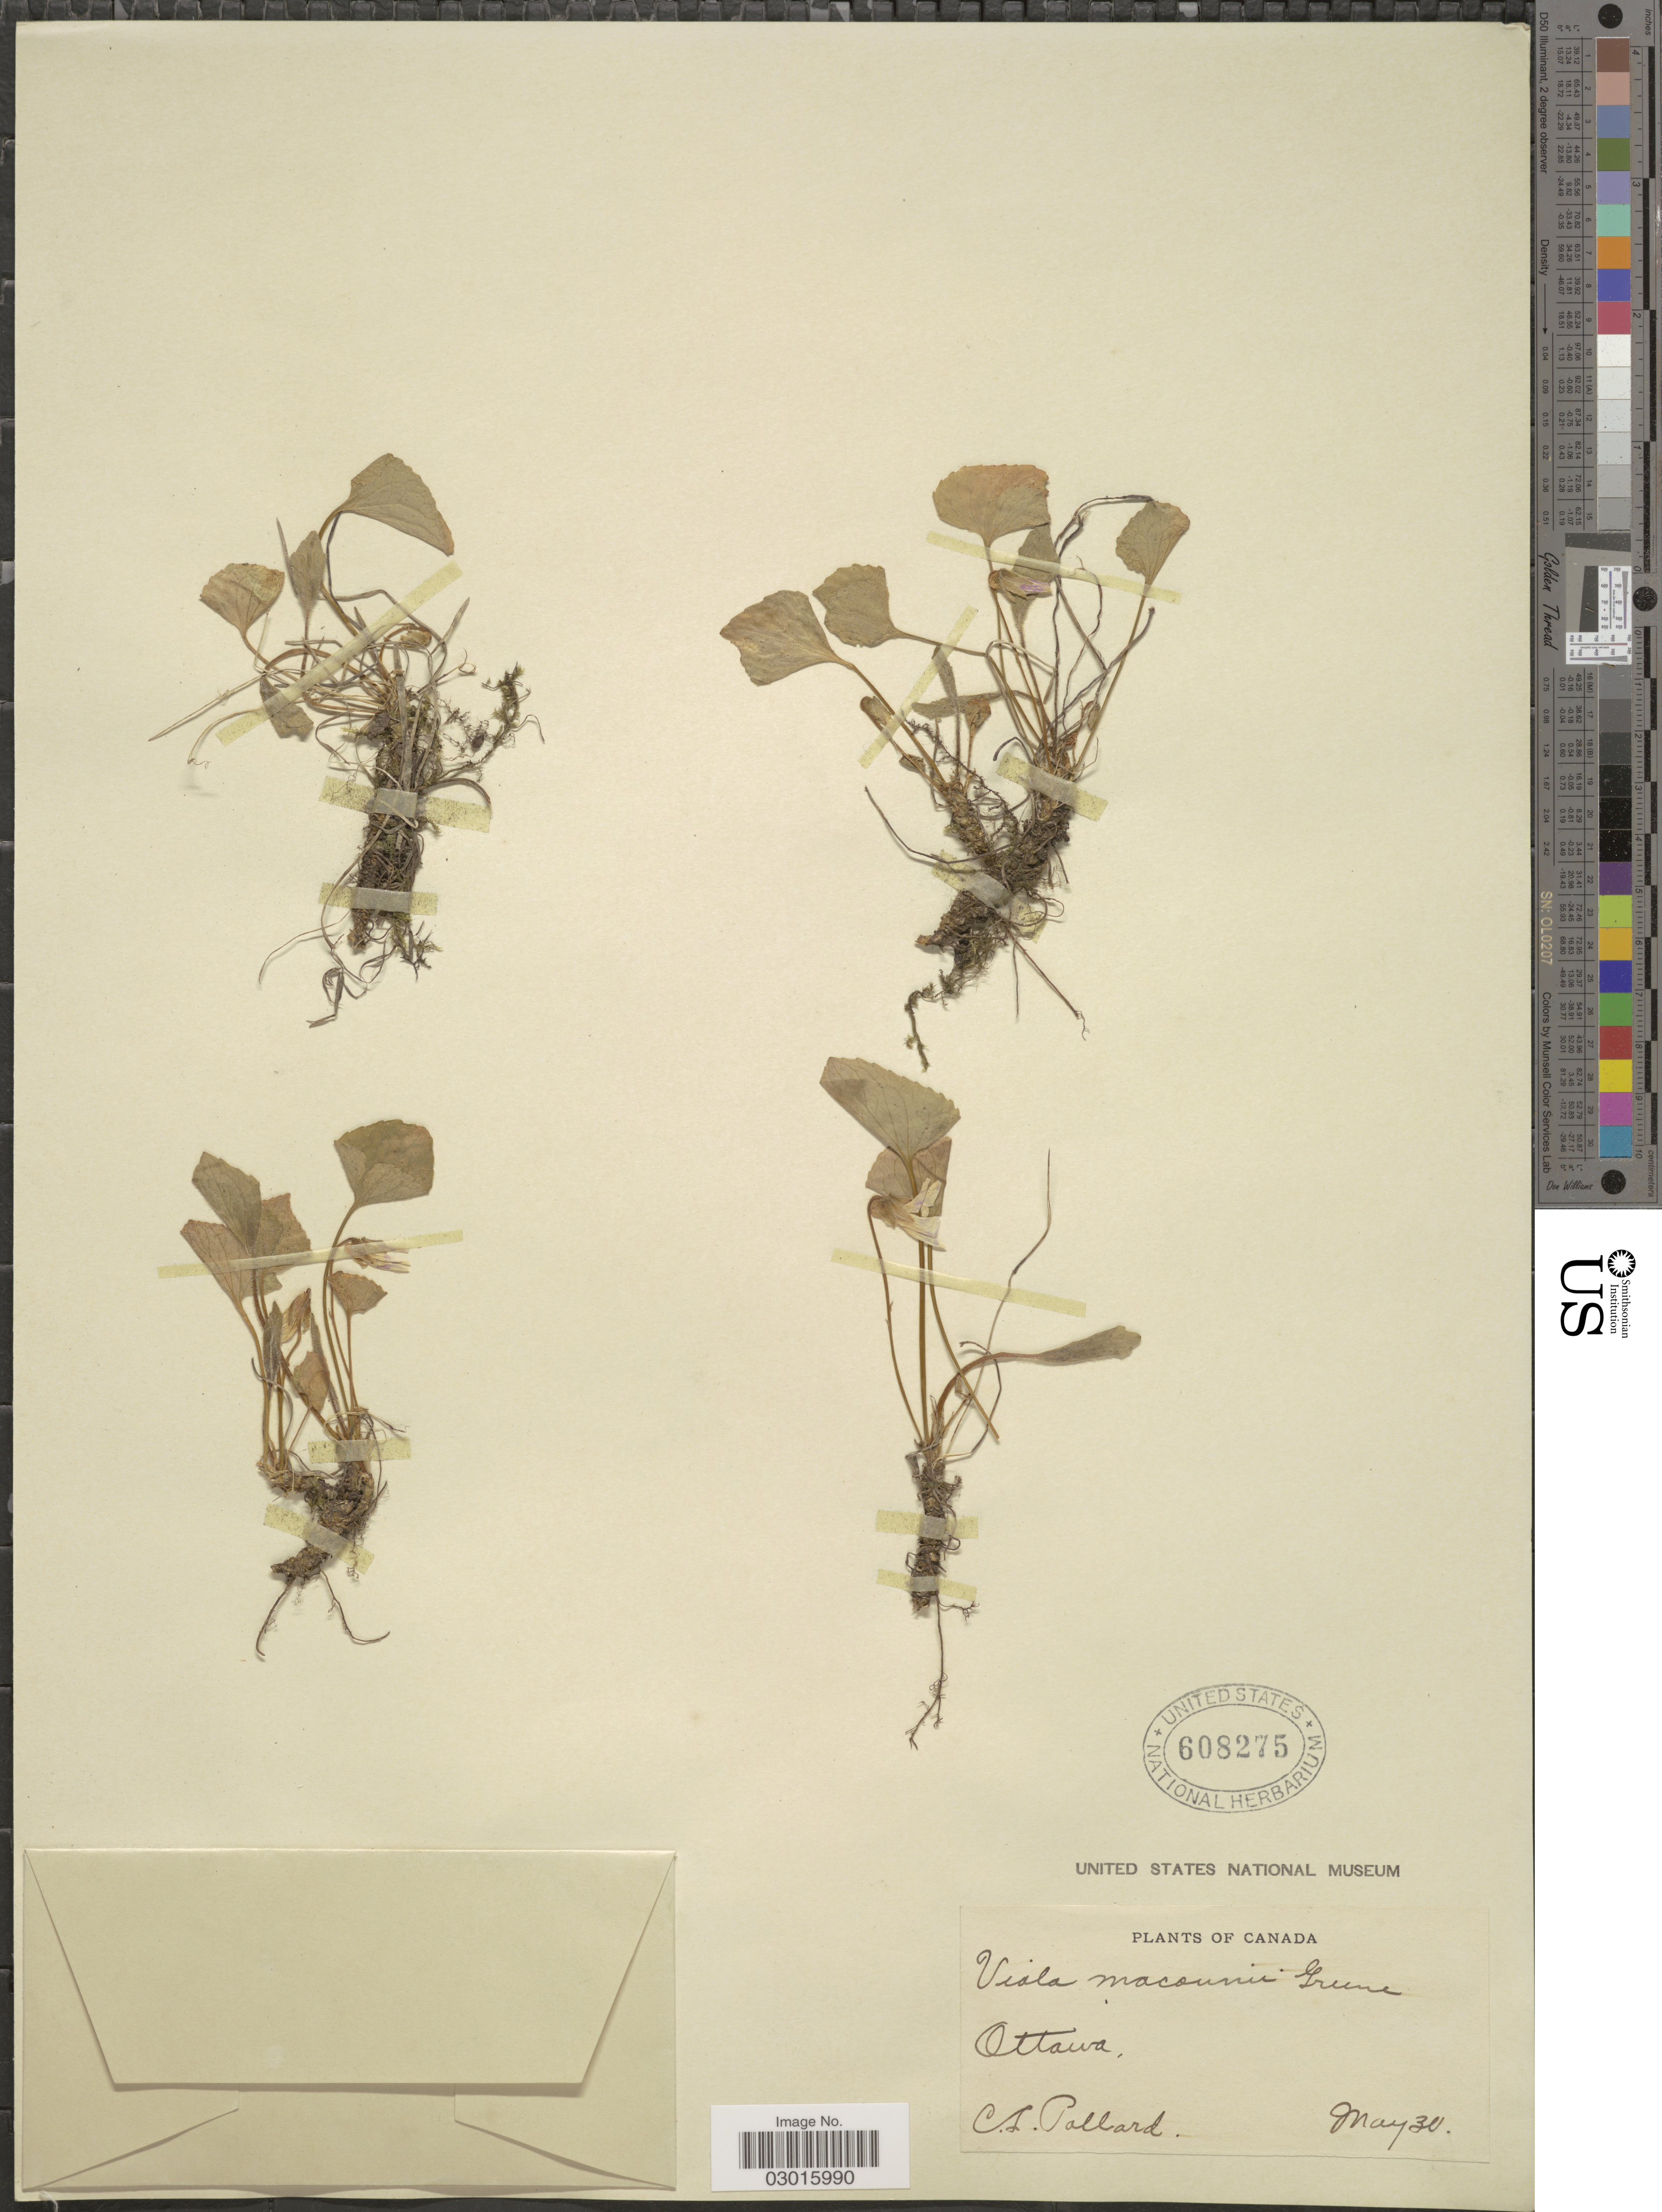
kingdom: Plantae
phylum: Tracheophyta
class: Magnoliopsida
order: Malpighiales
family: Violaceae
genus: Viola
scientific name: Viola macounii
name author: Greene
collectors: C. L. Pollard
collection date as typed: Transcribed d/m/y: /5/30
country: Canada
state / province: Ontario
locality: Ottawa.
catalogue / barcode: US 608275